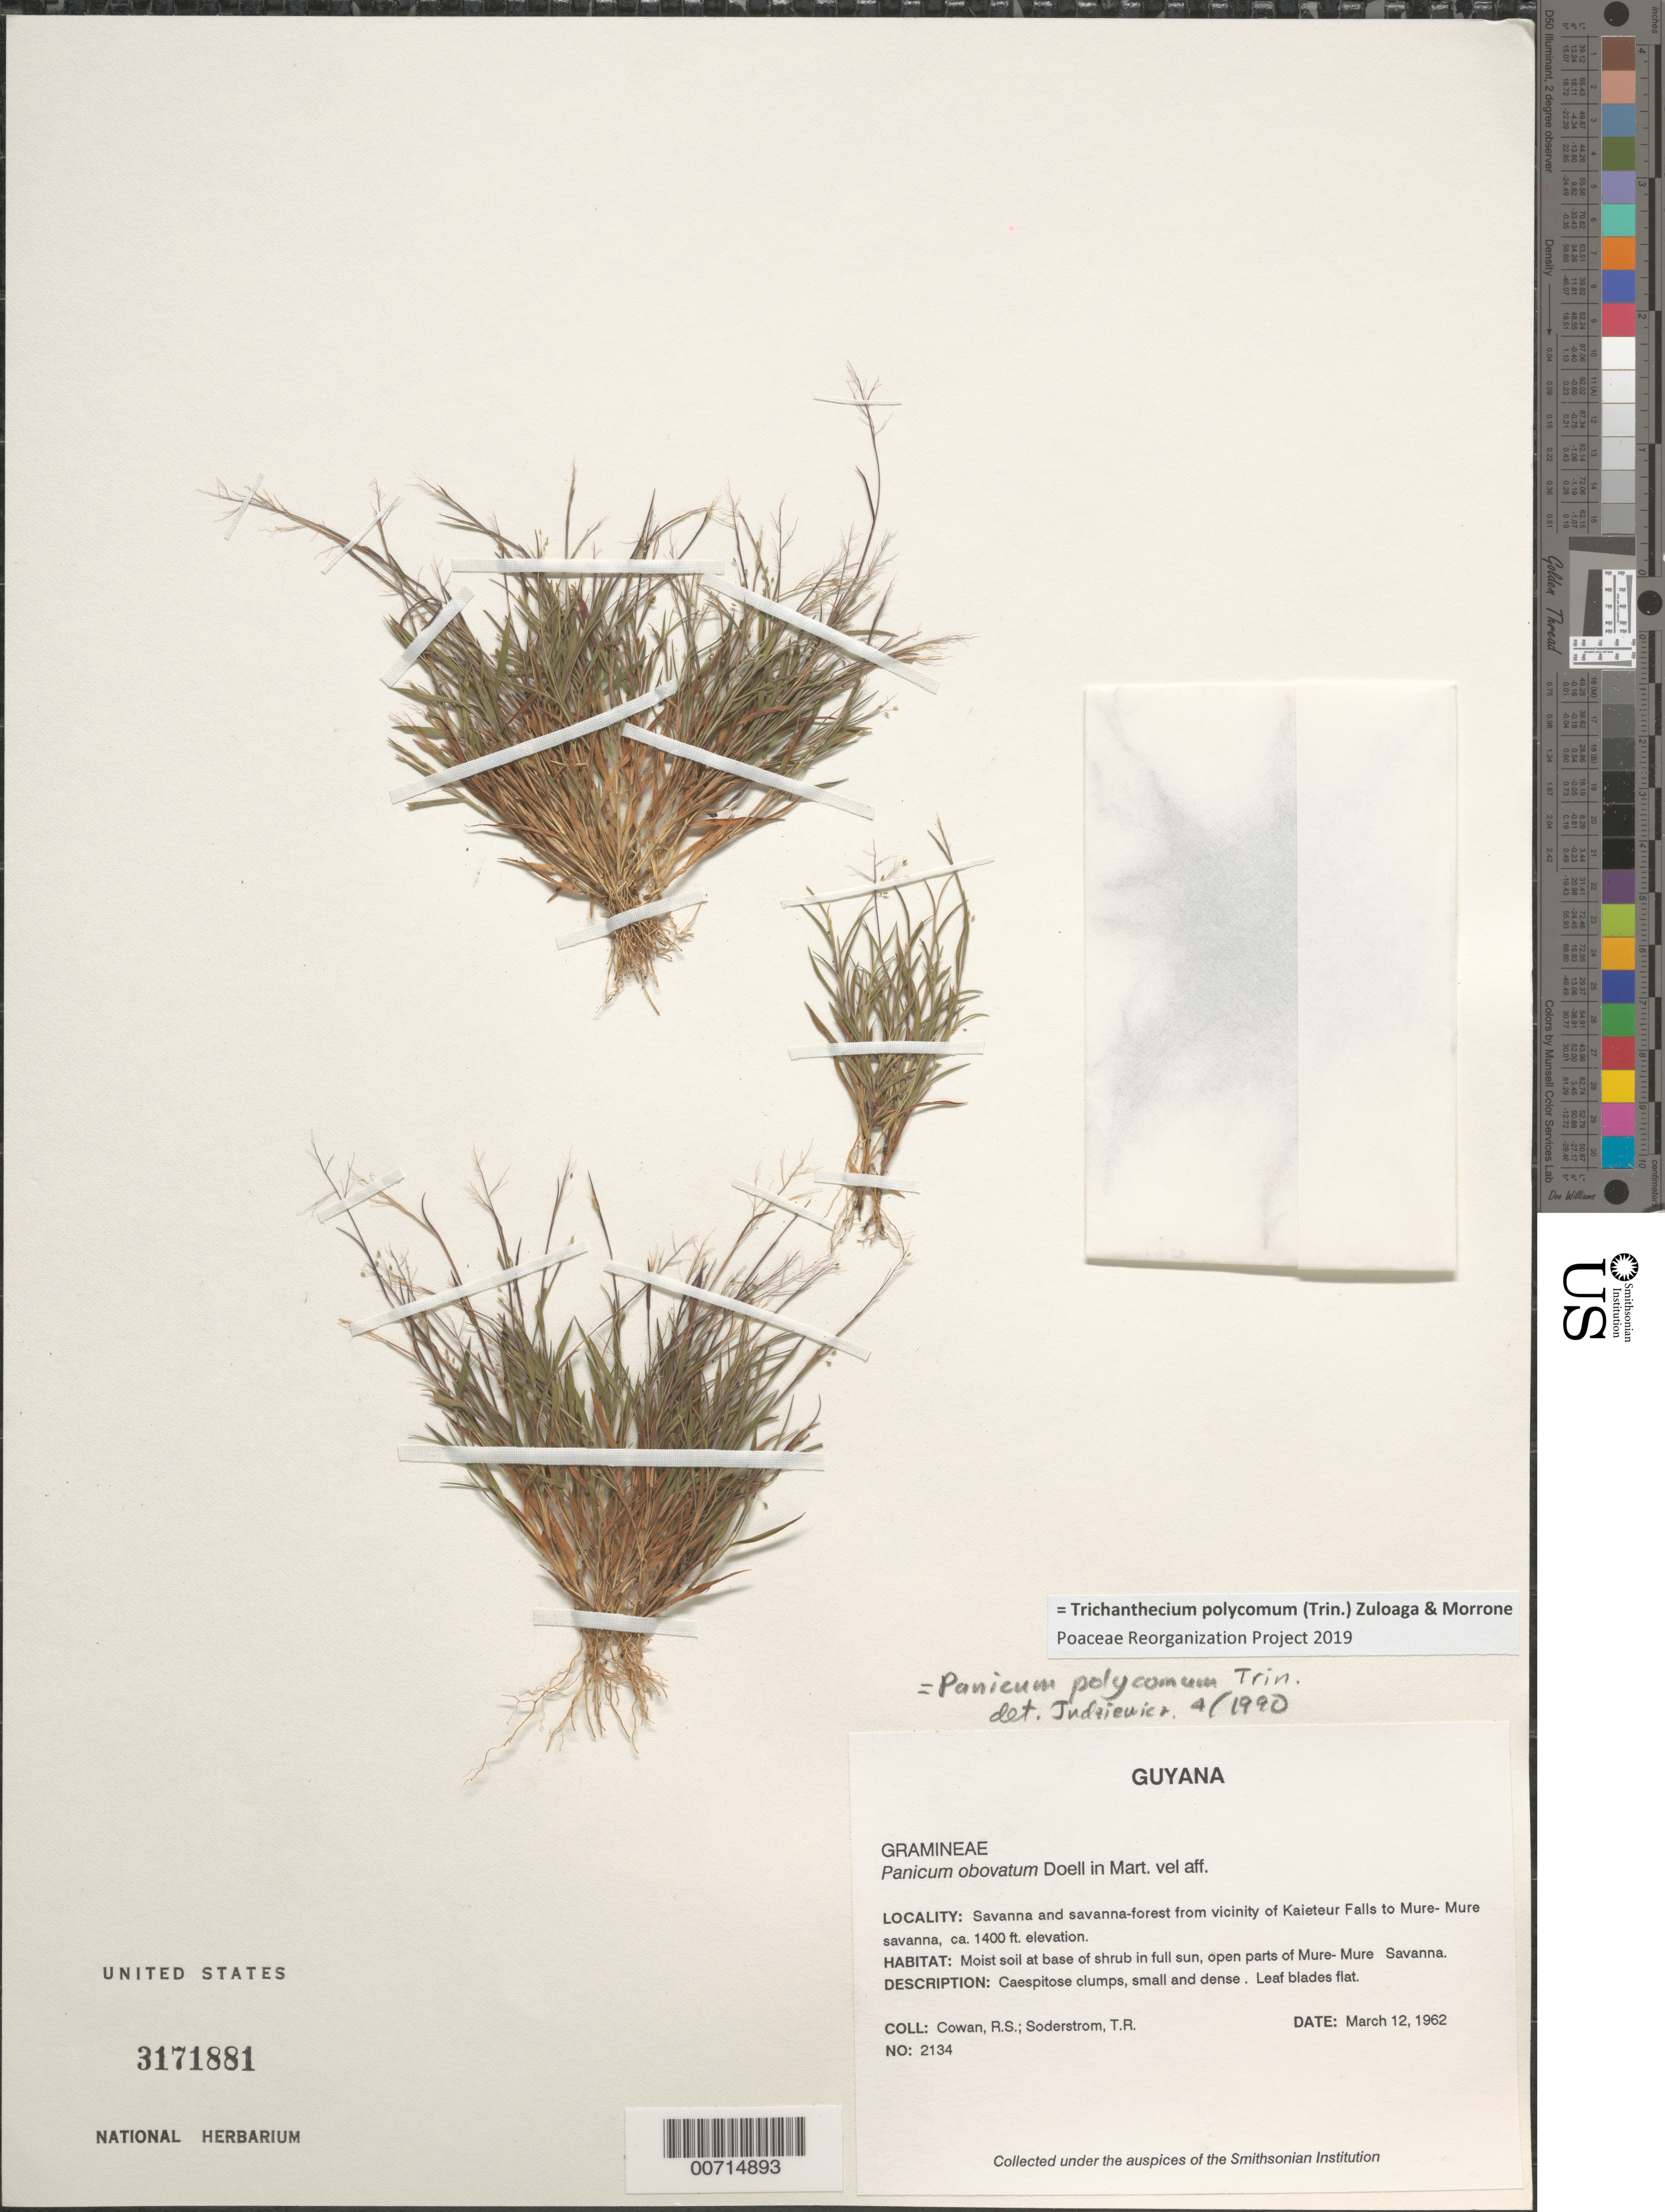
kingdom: Plantae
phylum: Tracheophyta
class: Liliopsida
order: Poales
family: Poaceae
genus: Trichanthecium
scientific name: Trichanthecium polycomum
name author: (Trin.) Zuloaga & Morrone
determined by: Poaceae Reorganization Project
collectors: R. S. Cowan & T. R. Soderstrom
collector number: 2134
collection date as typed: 12-Mar-62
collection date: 1962-03-12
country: Guyana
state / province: Potaro-Siparuni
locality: Kaieteur Plateau, Kaieteur Falls to Mure-Mure Savanna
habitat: Savanna and savanna forest; in moist soil at base of shrub in full sun, open parts of Mure-Mure Savanna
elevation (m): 427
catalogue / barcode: US 3171881